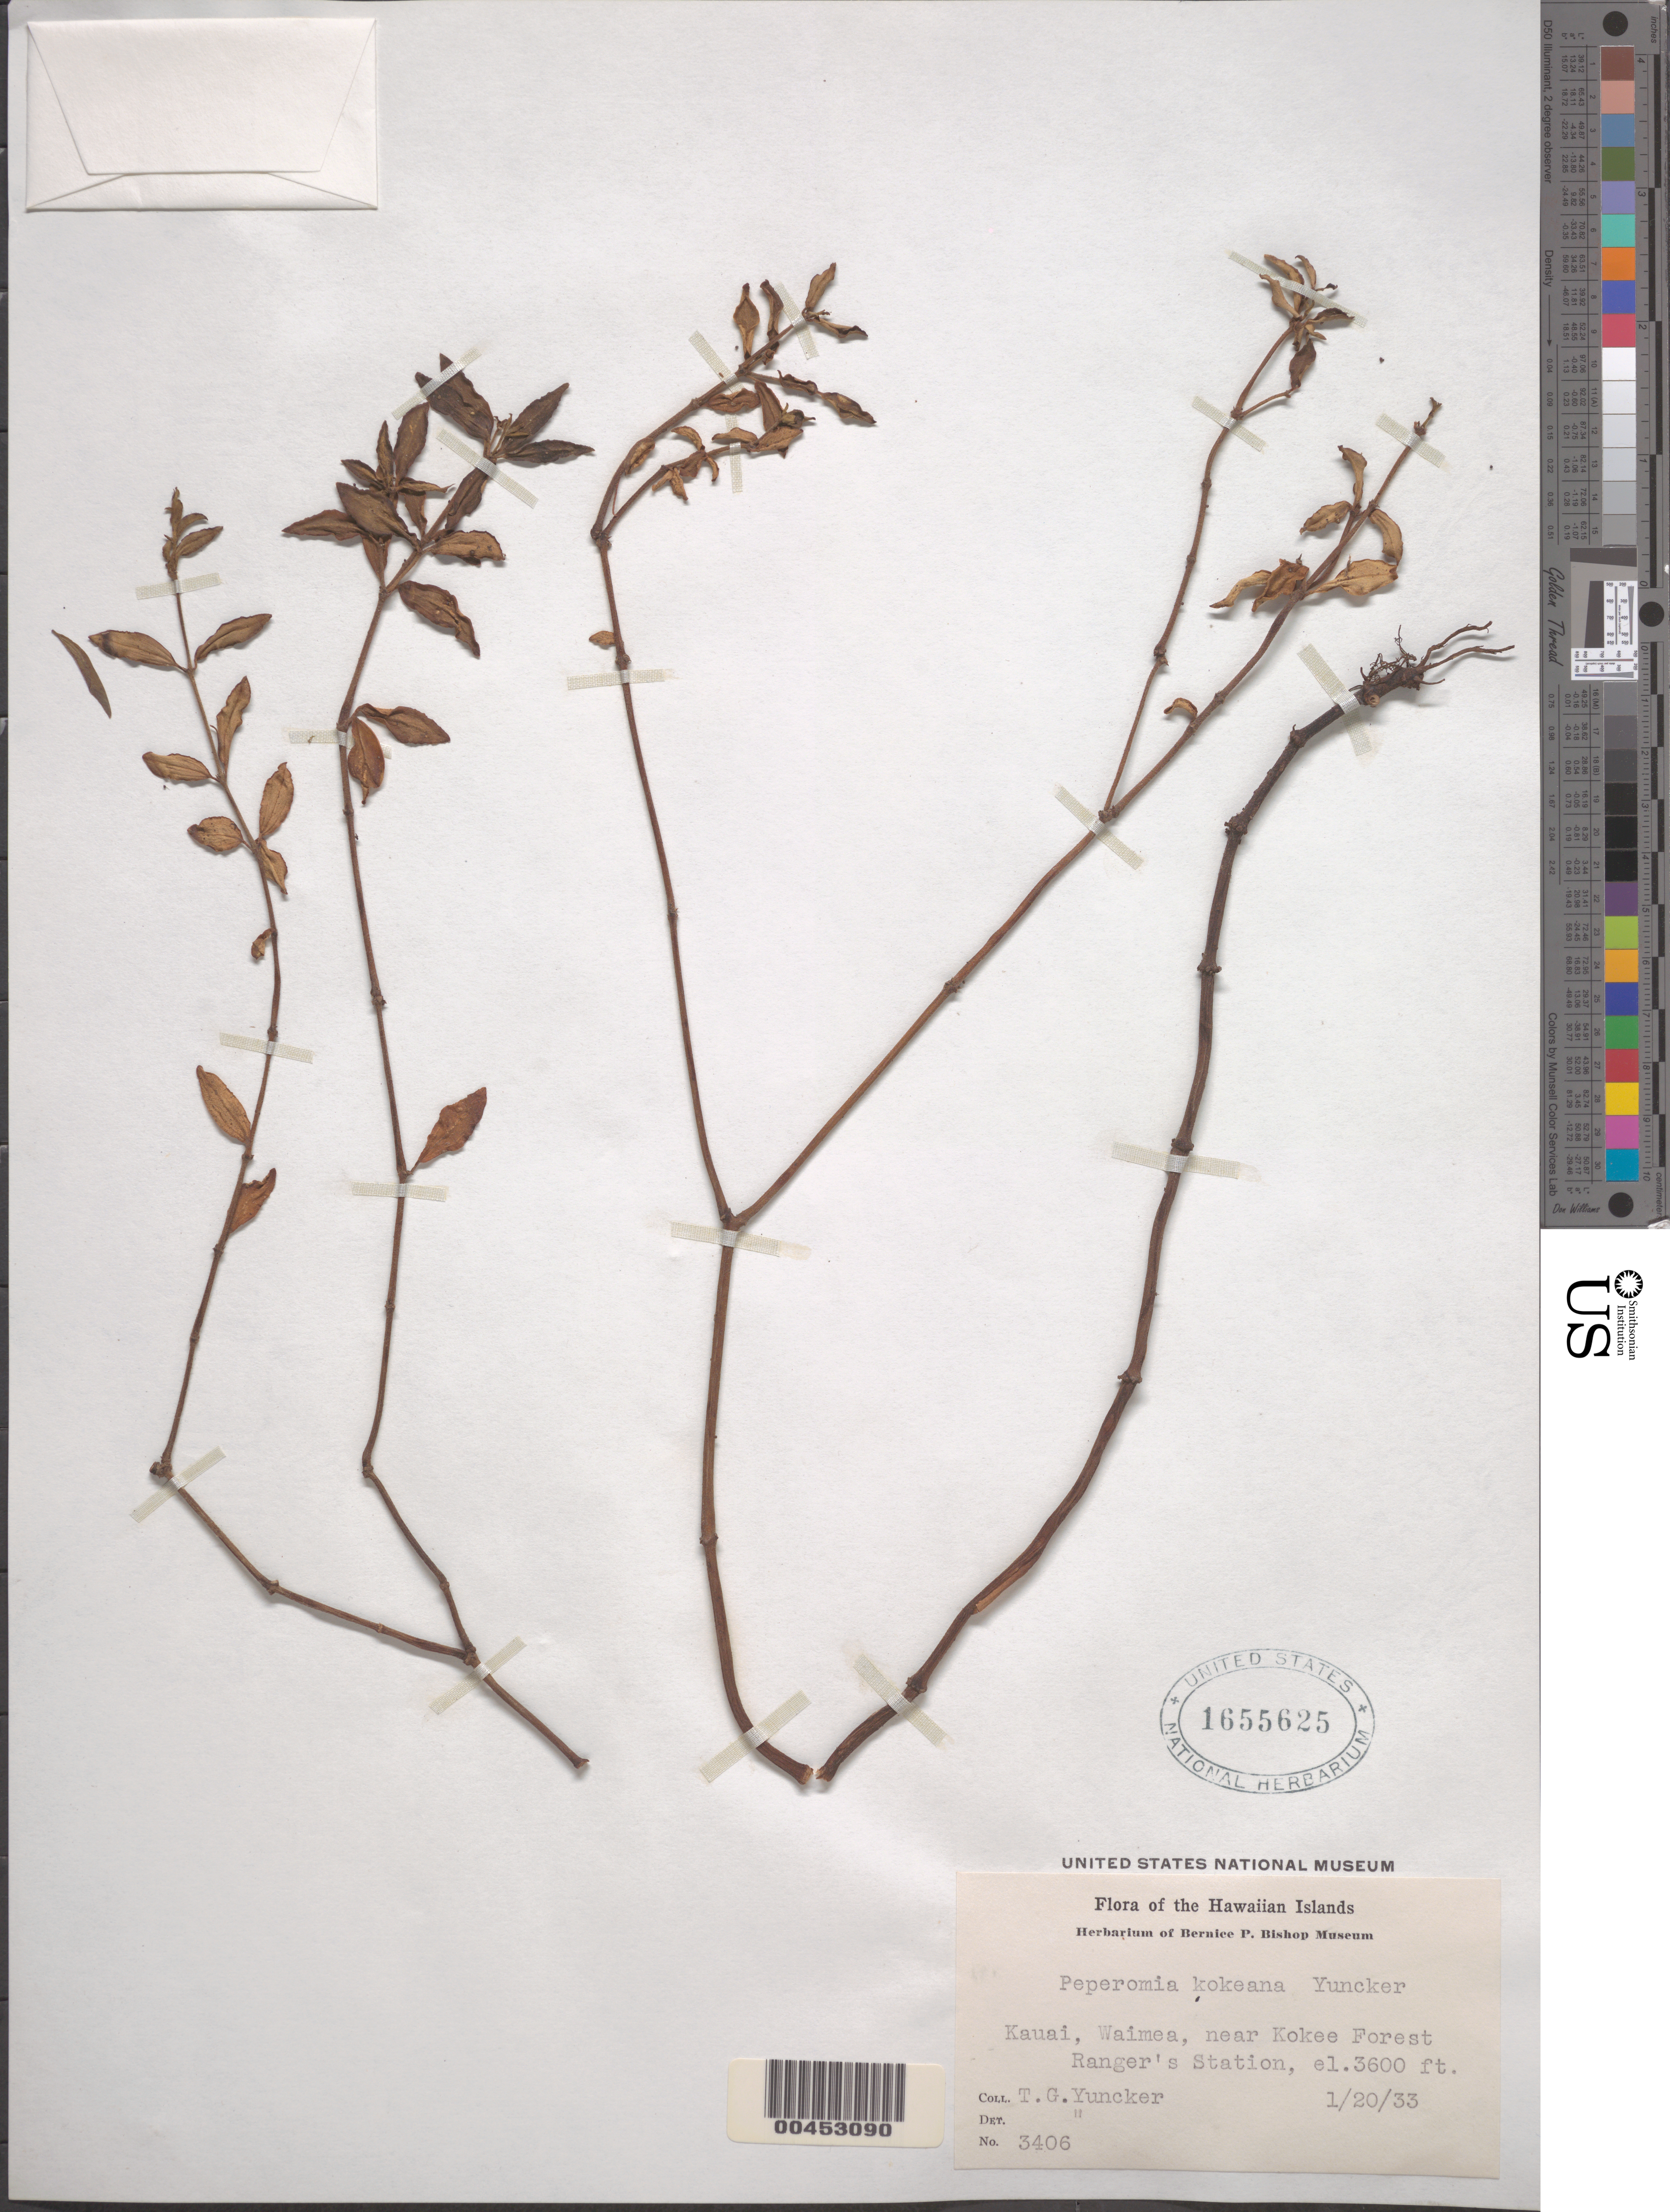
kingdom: Plantae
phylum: Tracheophyta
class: Magnoliopsida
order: Piperales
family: Piperaceae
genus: Peperomia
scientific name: Peperomia kokeana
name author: Yunck.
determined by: Yuncker, T. G.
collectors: T. G. Yuncker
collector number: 3406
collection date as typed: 20 Jan 1933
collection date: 1933-01-20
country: United States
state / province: Hawaii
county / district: Kauai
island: Kaua'i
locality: Waimea, near Kokee Forest Ranger's Station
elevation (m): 1097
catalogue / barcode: US 1655625